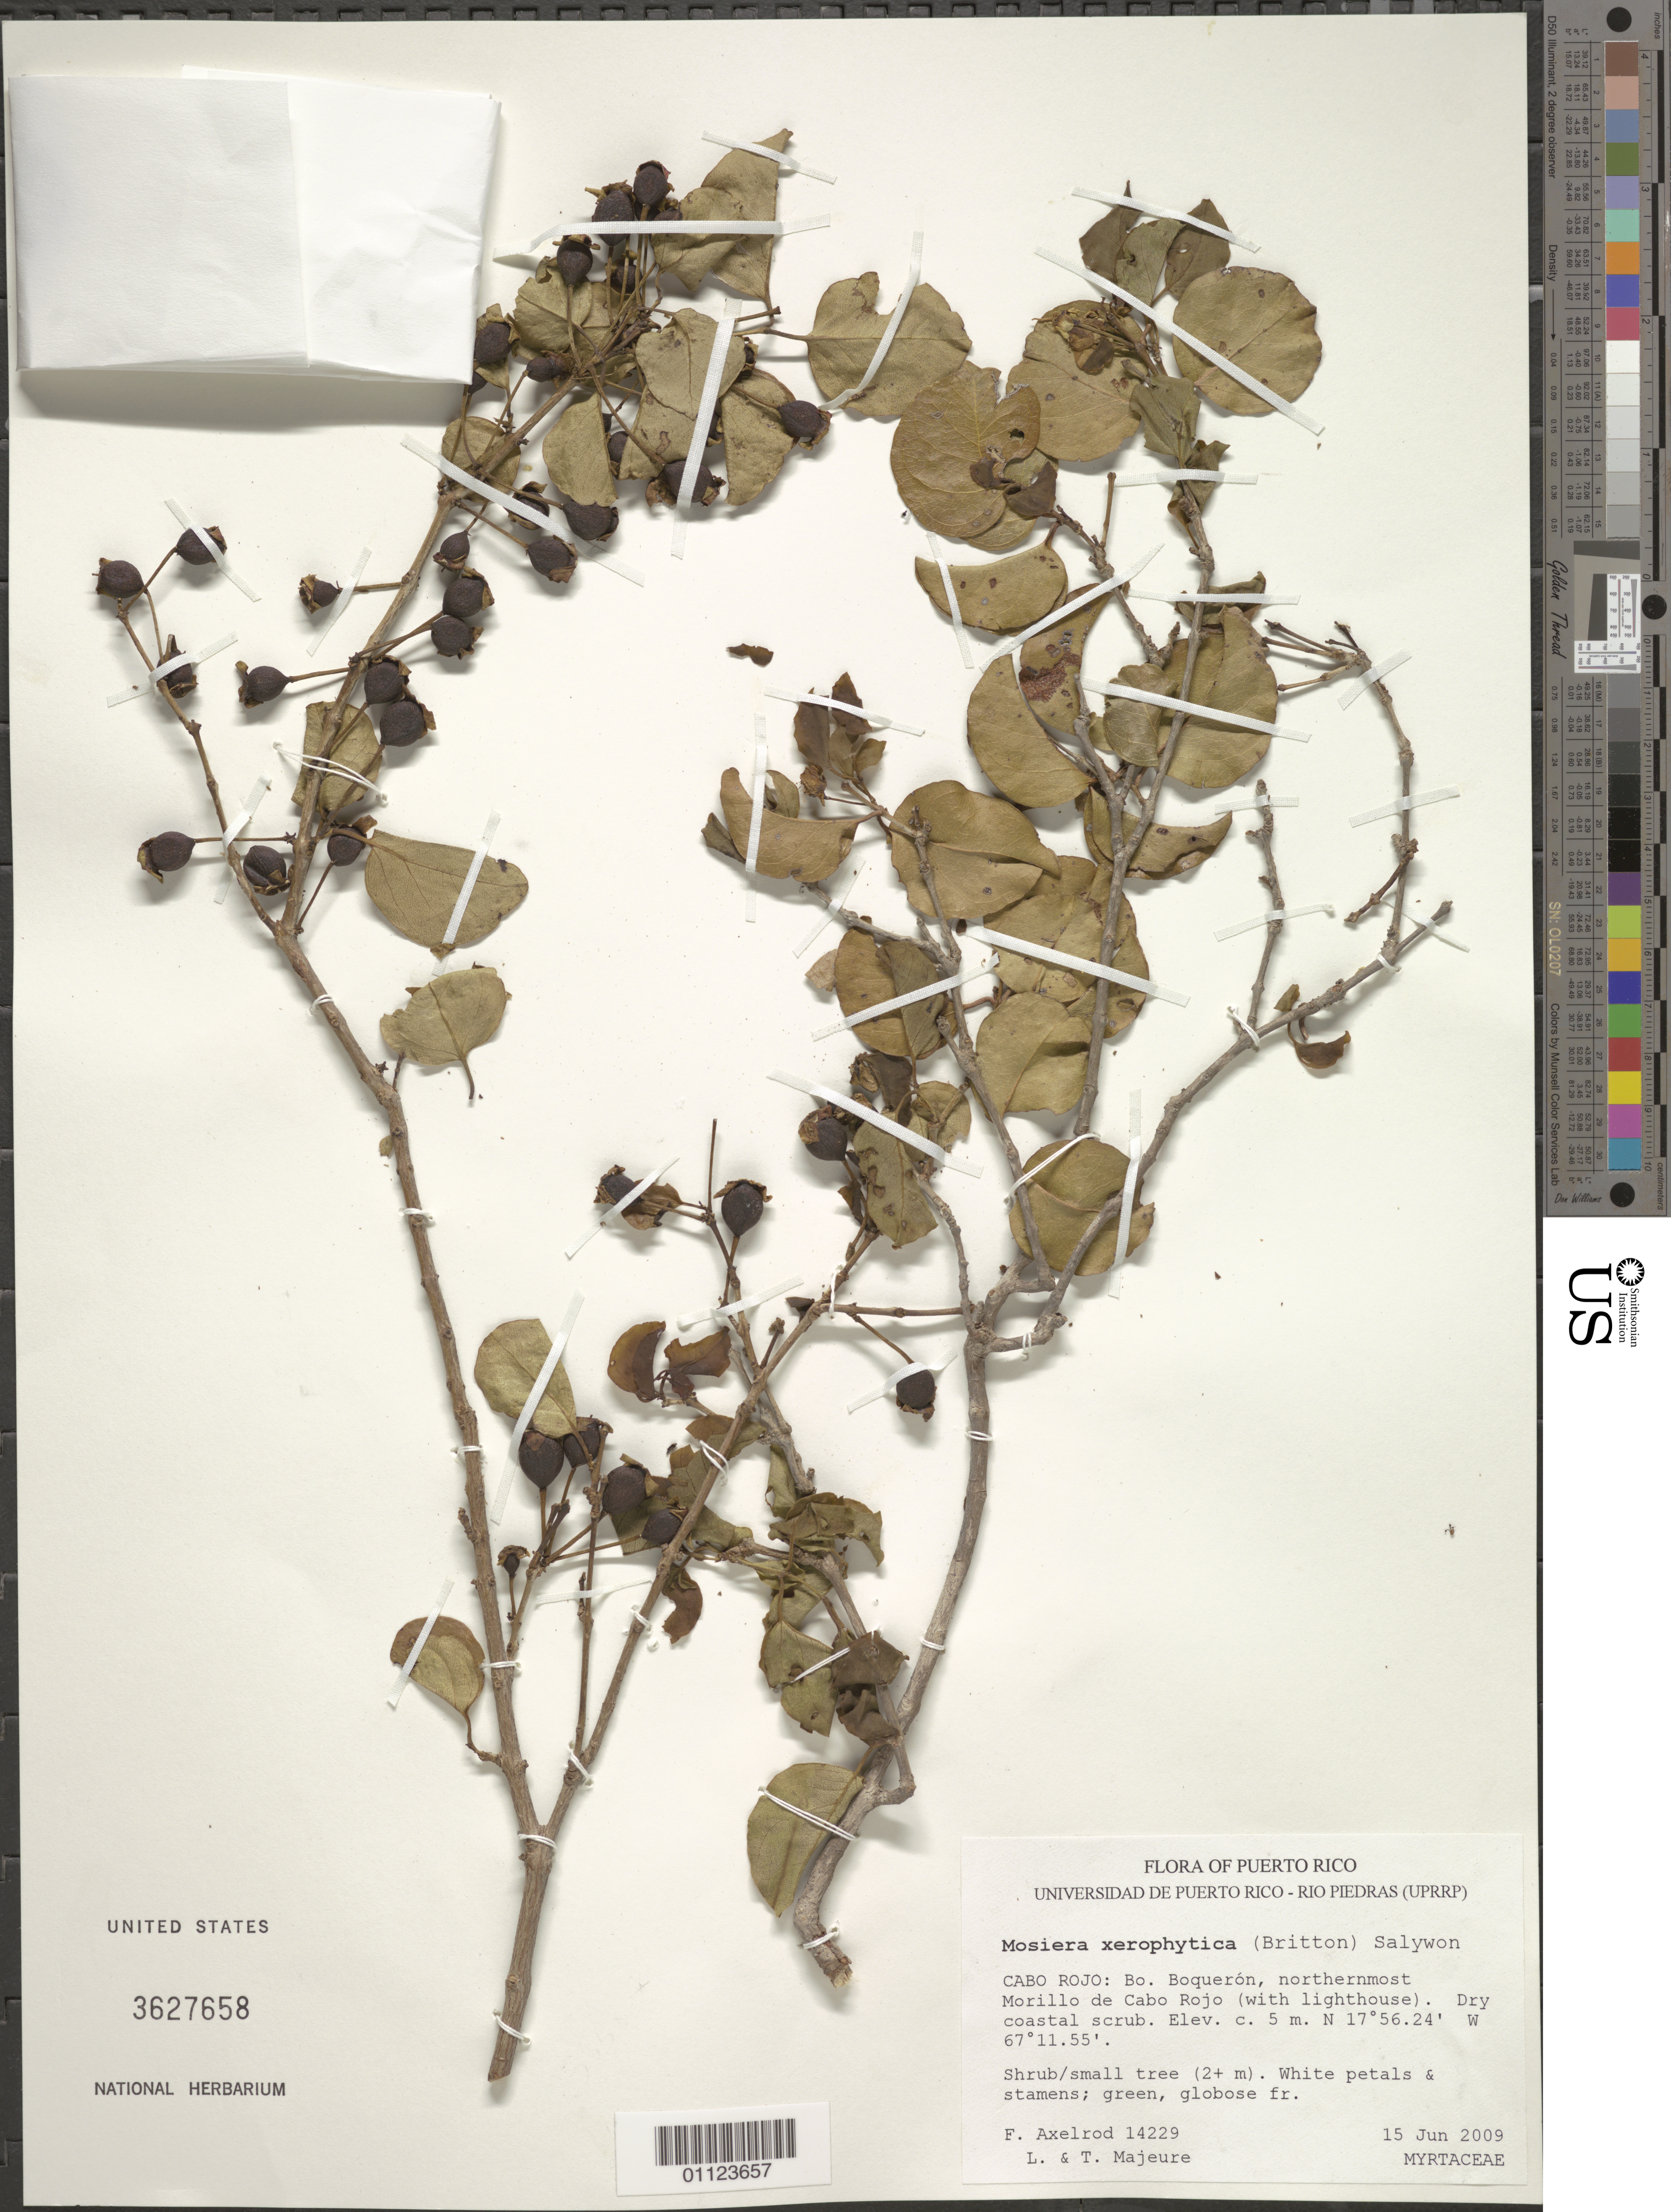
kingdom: Plantae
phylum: Tracheophyta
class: Magnoliopsida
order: Myrtales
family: Myrtaceae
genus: Mosiera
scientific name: Mosiera xerophytica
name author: (Britton) Salywon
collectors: F. S. Axelrod, L. Majeure & T. Majeure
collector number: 14229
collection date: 2009-06-15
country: Puerto Rico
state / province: Cabo Rojo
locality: Bo. Boquerón, northernmost Morillo de Cabo Rojo (with lighthouse).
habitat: Dry coastal scrub.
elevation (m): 5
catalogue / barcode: US 3627658